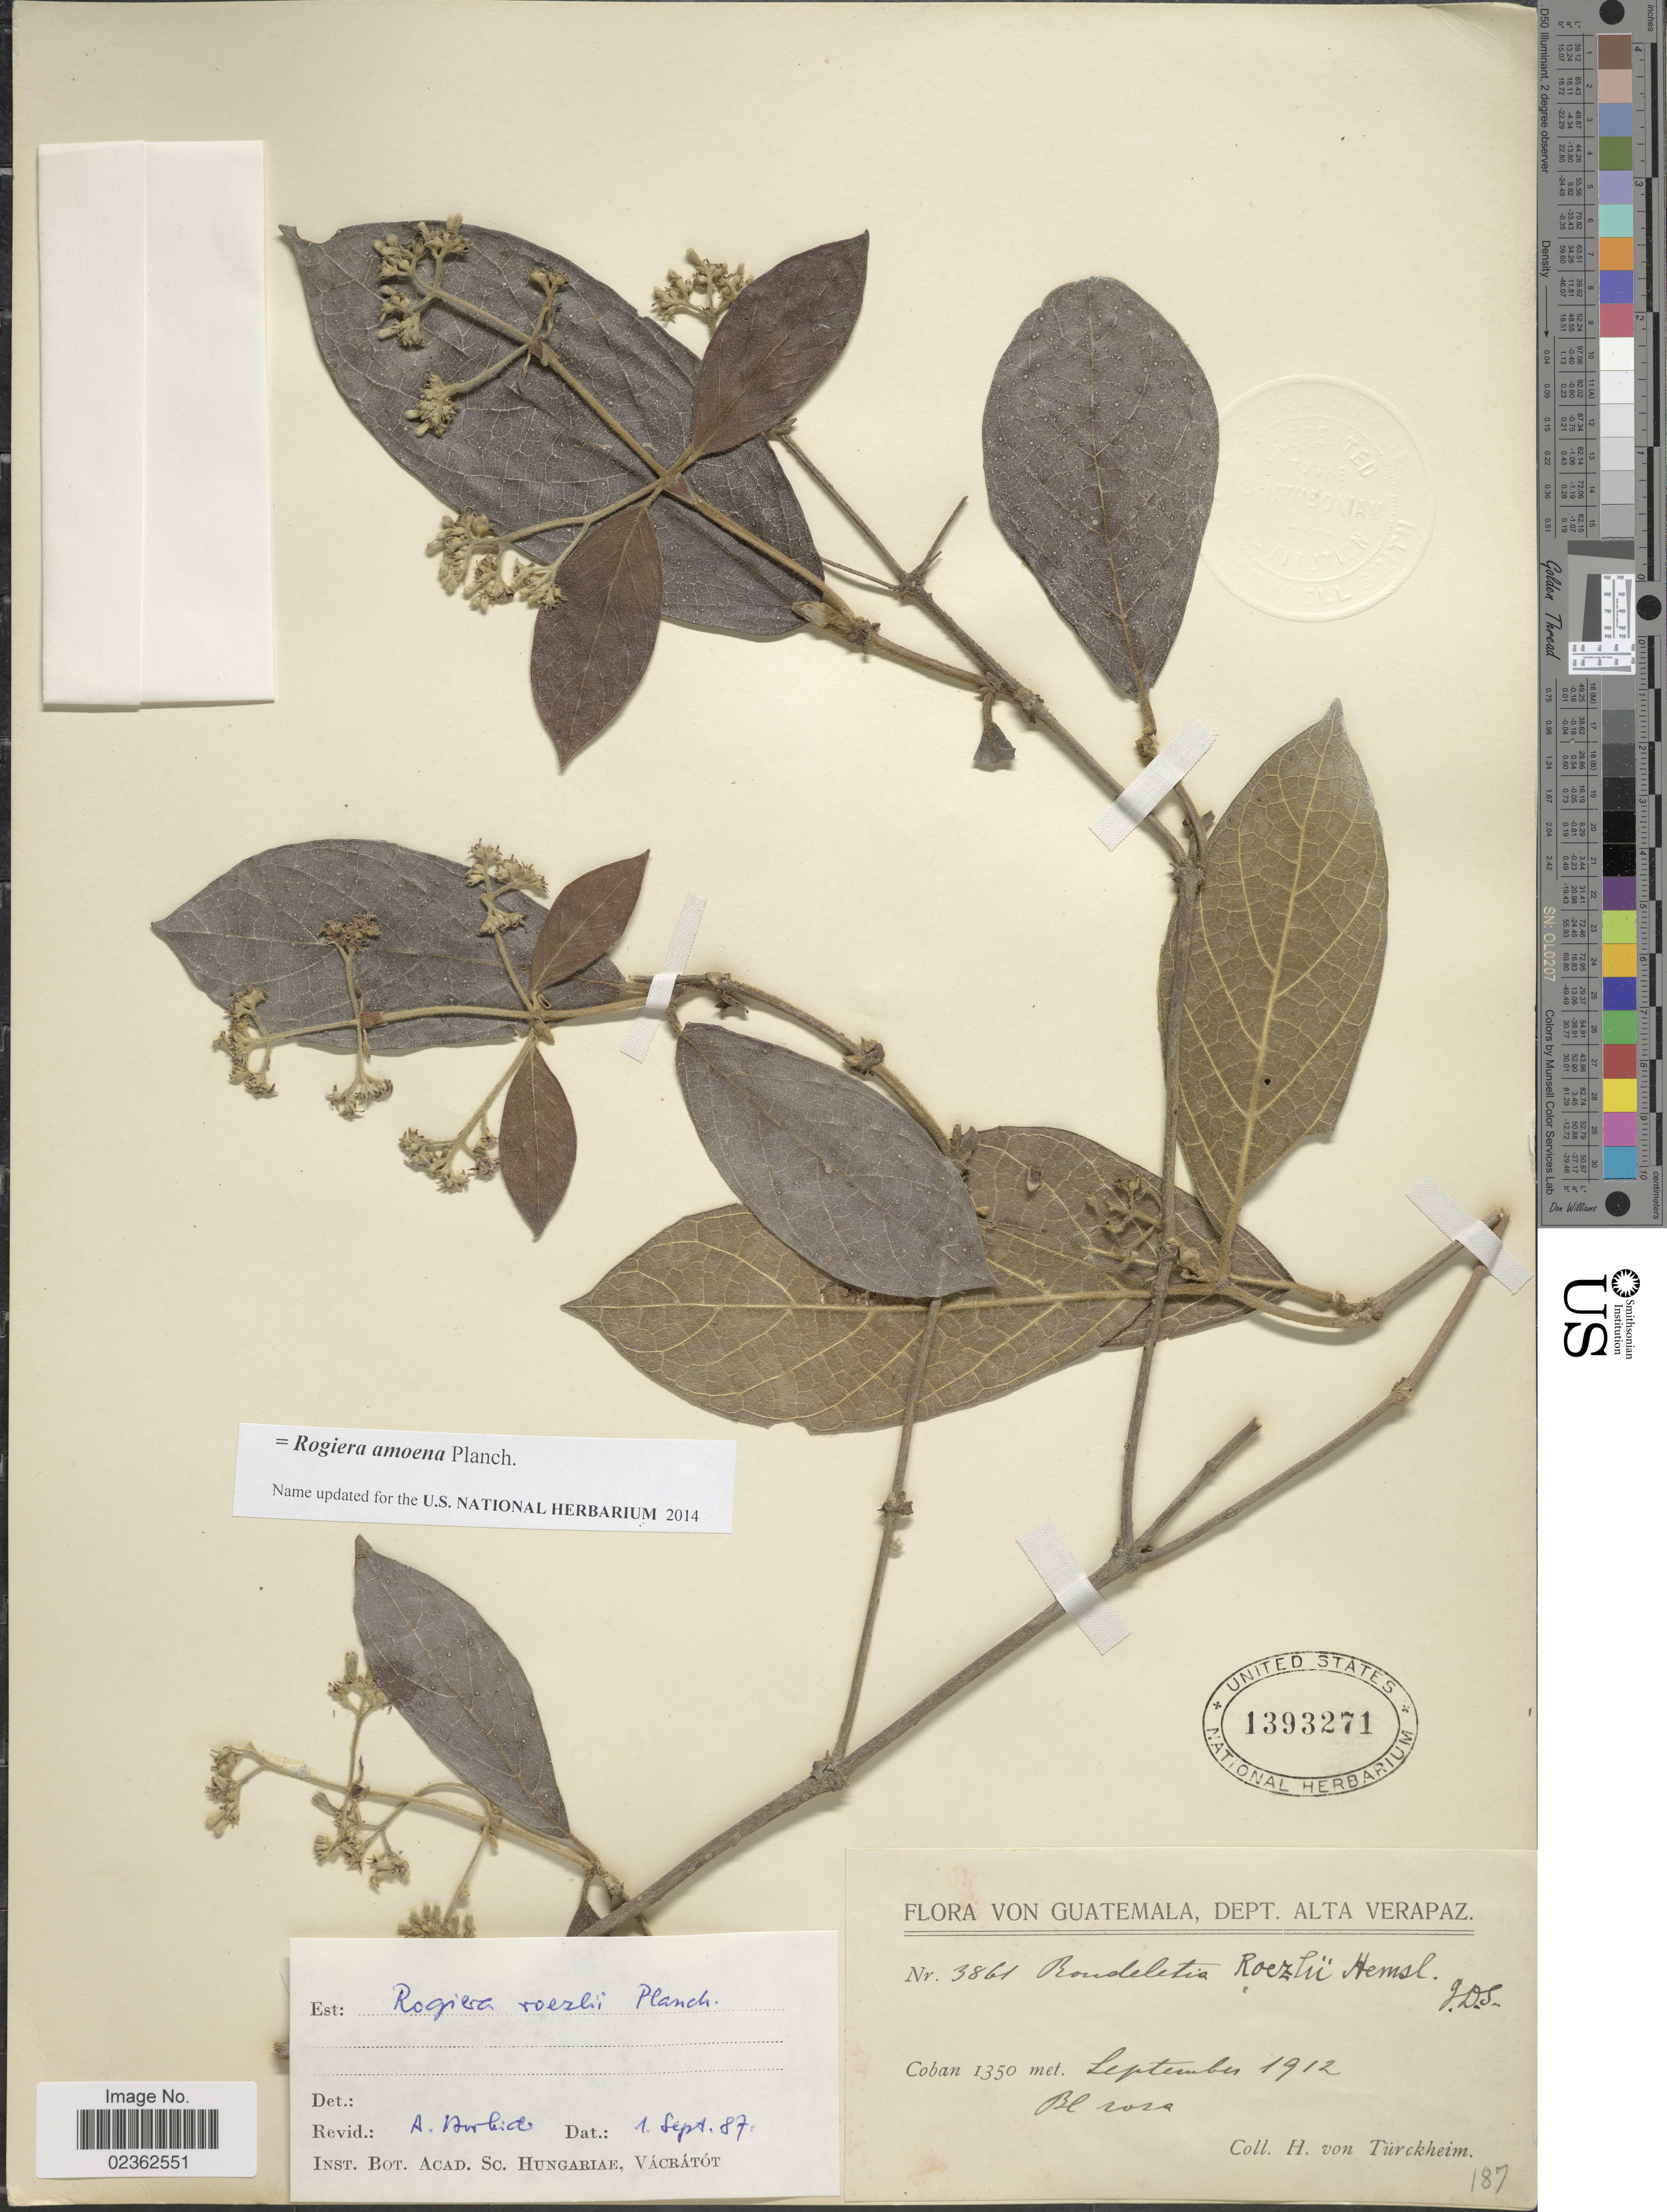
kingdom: Plantae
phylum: Tracheophyta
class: Magnoliopsida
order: Gentianales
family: Rubiaceae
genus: Rogiera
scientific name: Rogiera amoena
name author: Planch.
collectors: H. von Türckheim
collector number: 3861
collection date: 1912-09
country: Guatemala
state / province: Alta Verapaz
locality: Coban.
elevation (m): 1350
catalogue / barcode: US 1393271